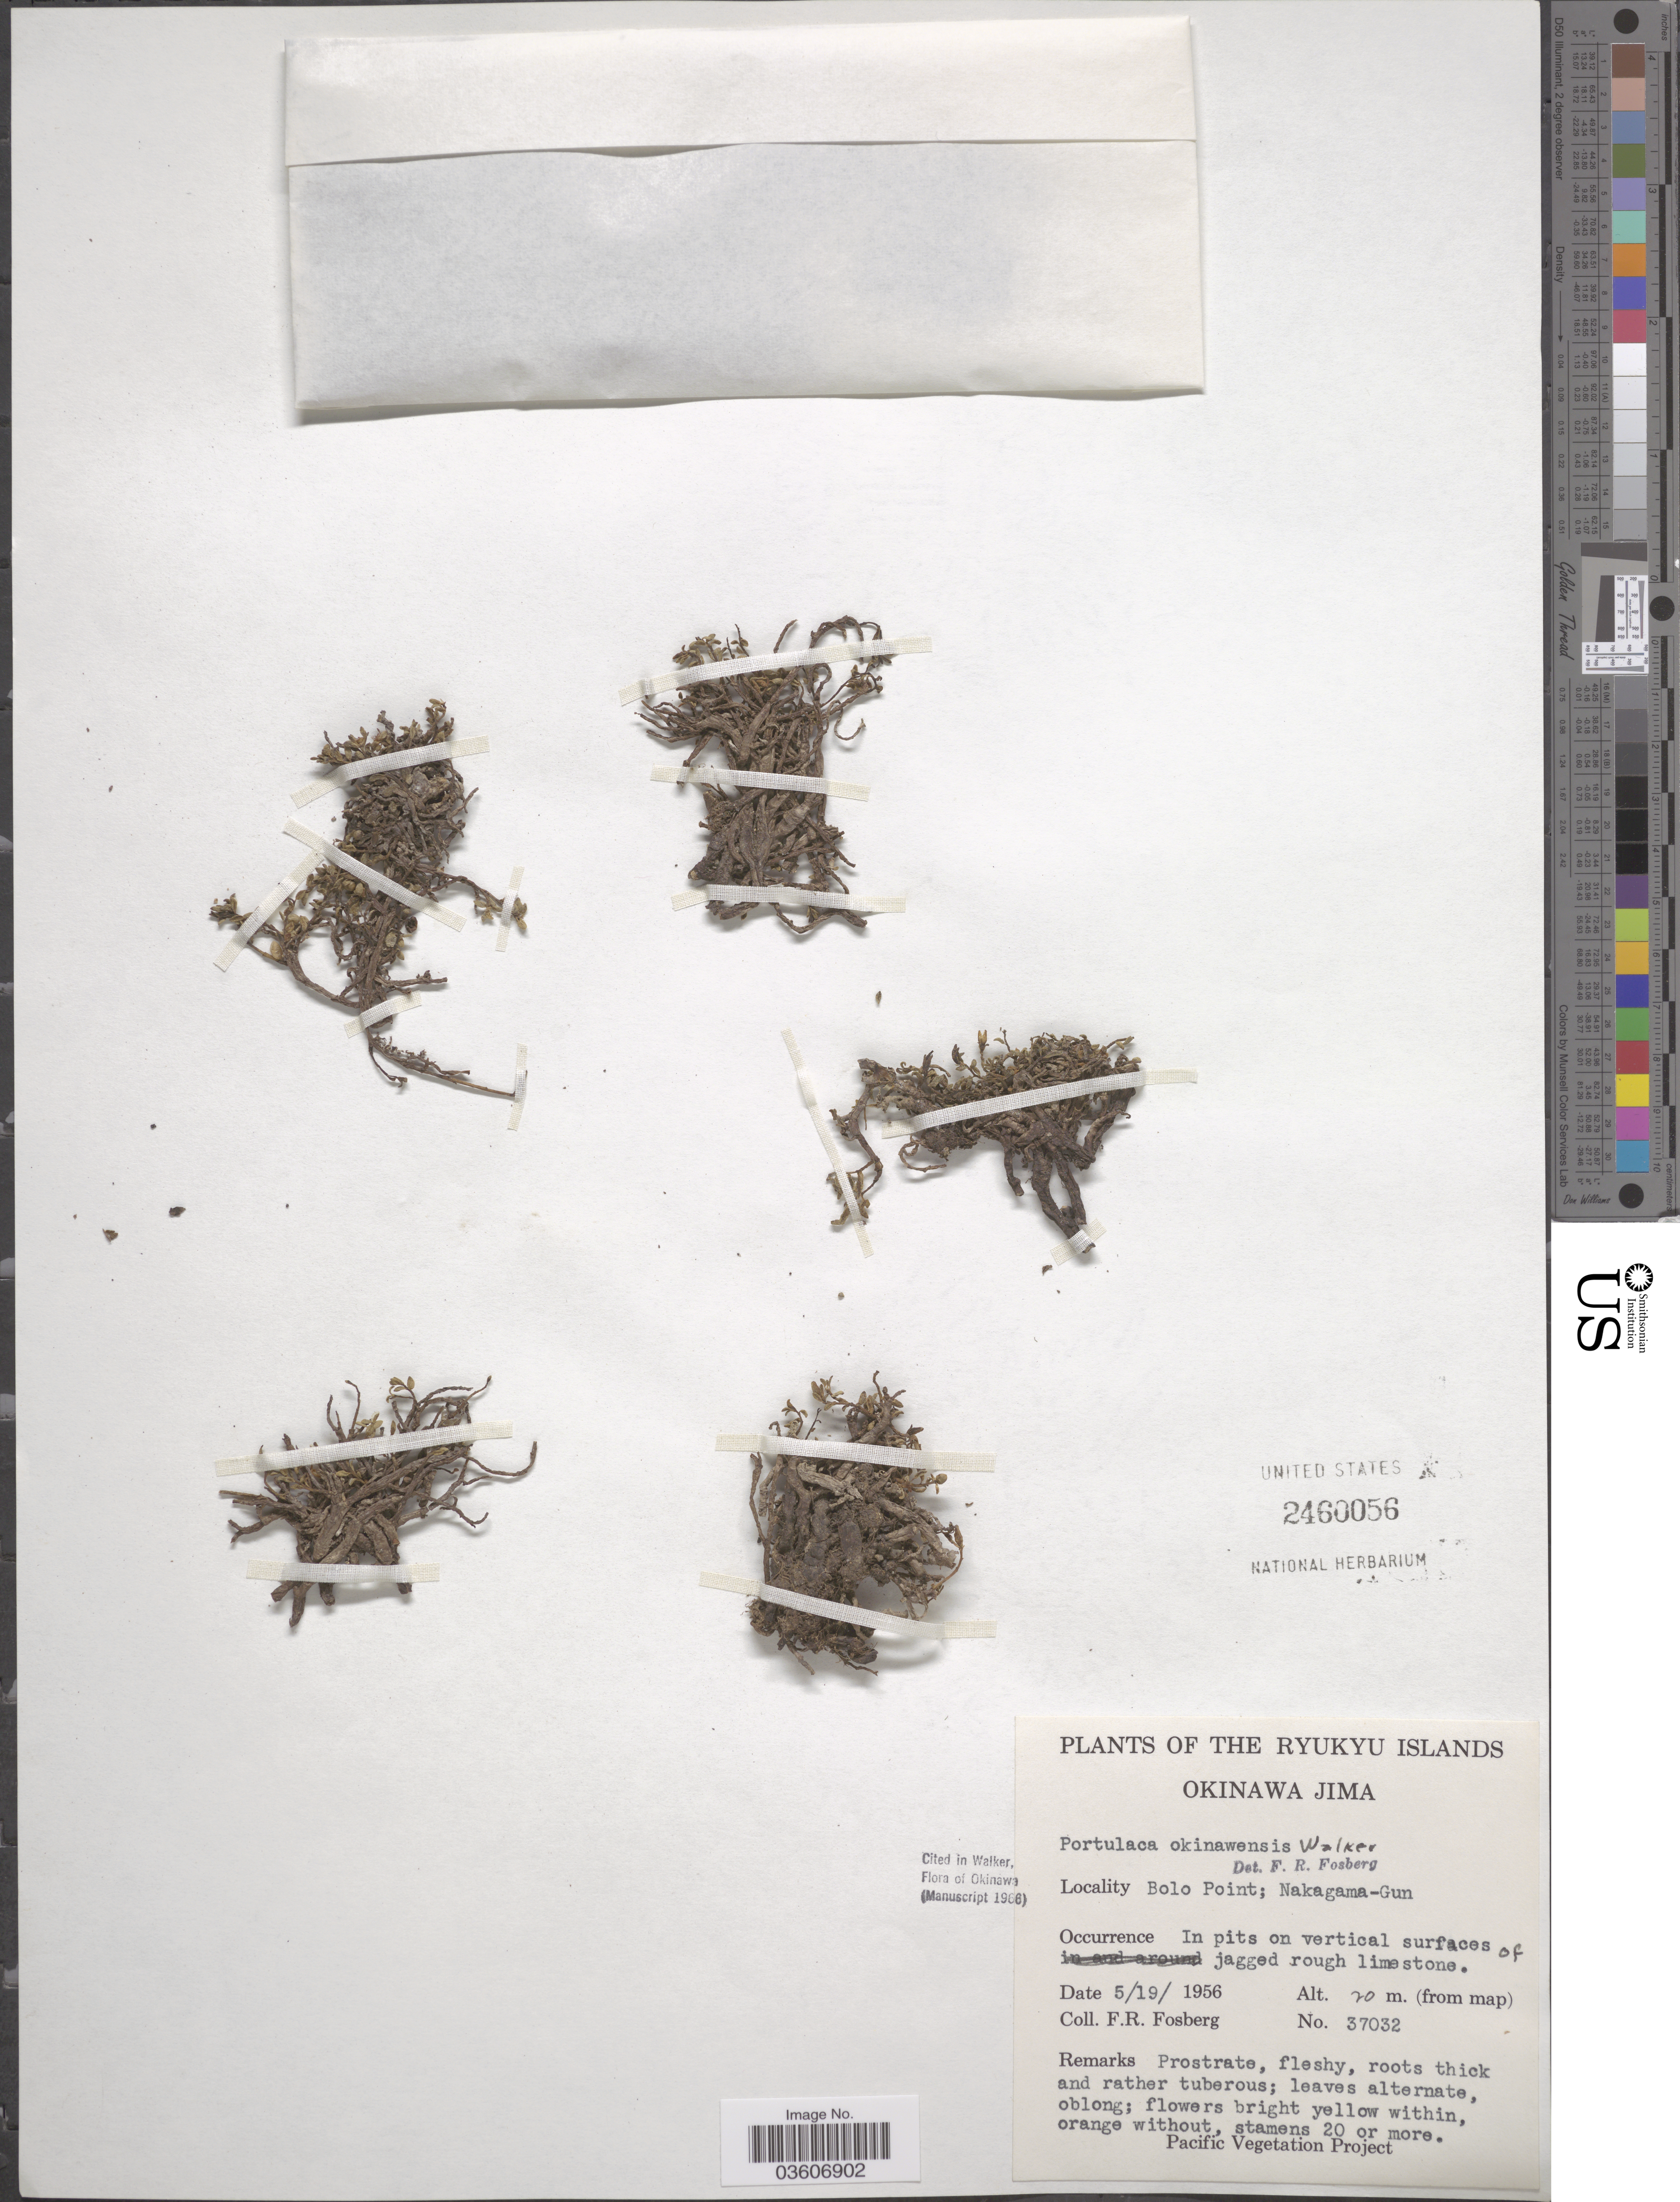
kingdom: Plantae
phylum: Tracheophyta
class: Magnoliopsida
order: Caryophyllales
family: Portulacaceae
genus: Portulaca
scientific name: Portulaca okinawensis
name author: E. Walker & Tawada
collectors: F. R. Fosberg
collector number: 37032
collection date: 1956-05-19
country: Japan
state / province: Okinawa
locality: Ryukyu Islands. Okinawa Jima. Bolo Point; Nakagama-Gun.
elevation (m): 20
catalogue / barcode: US 2460056